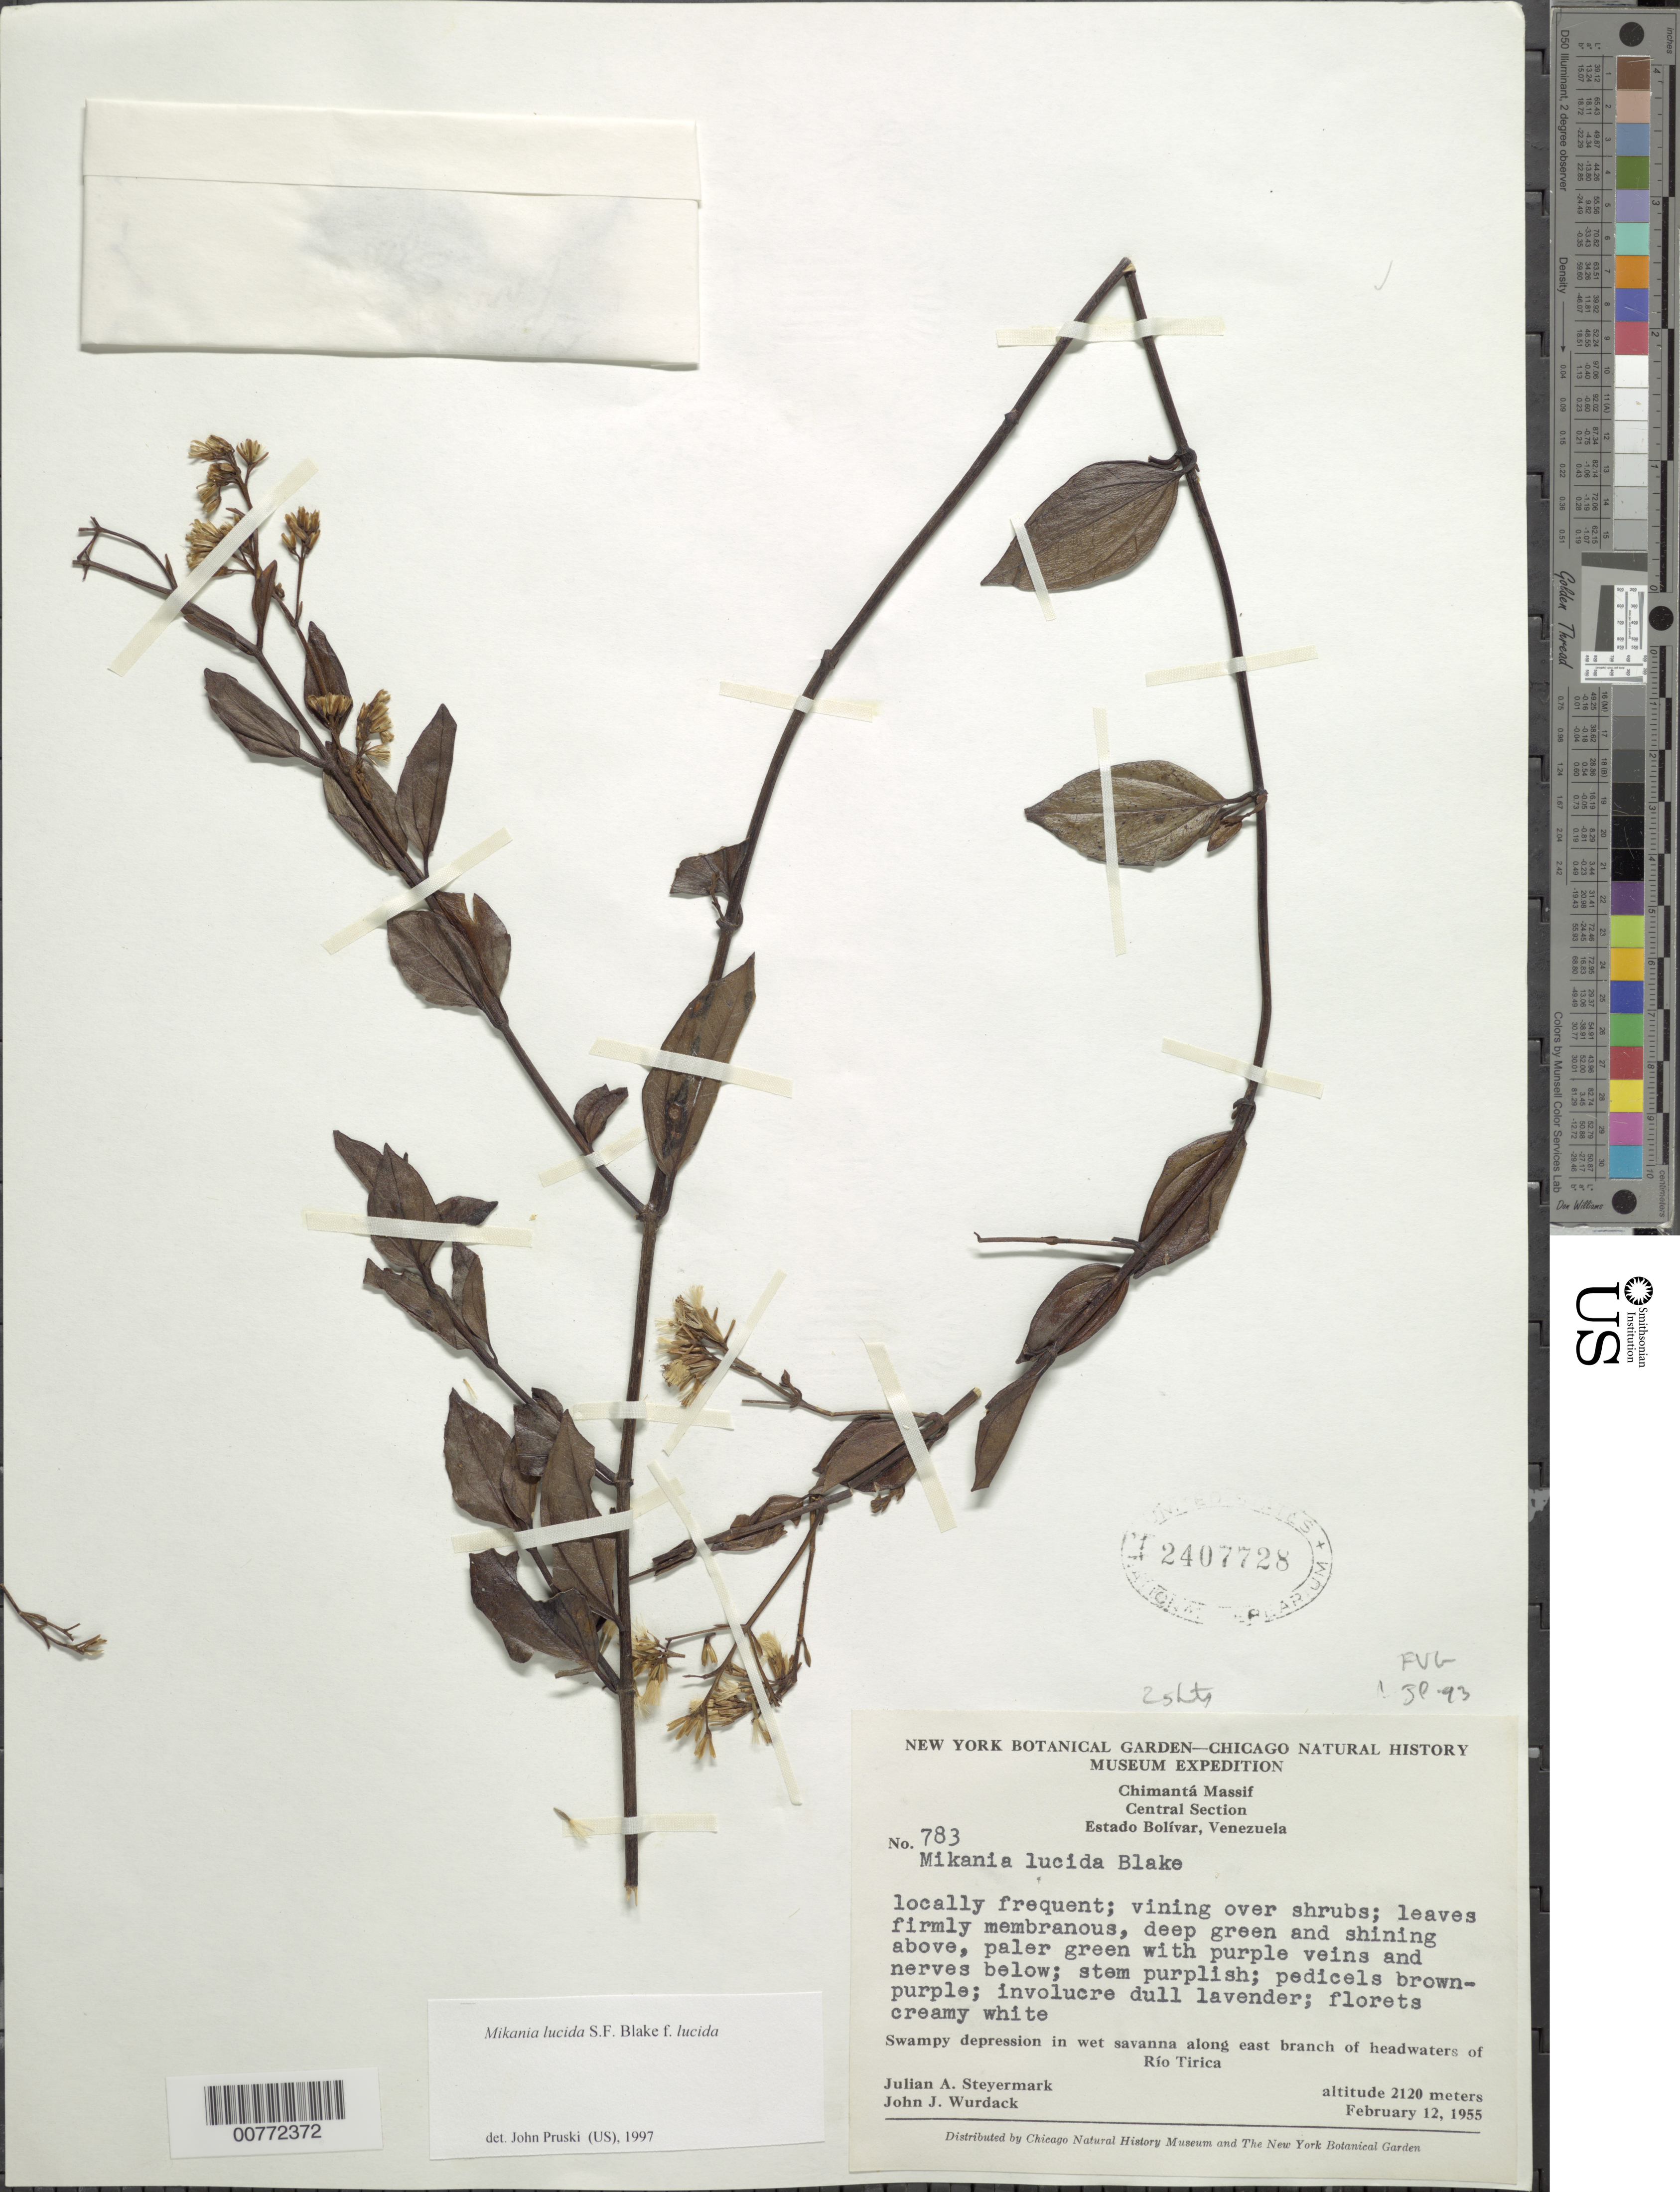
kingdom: Plantae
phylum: Tracheophyta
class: Magnoliopsida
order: Asterales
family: Asteraceae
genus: Mikania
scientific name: Mikania lucida f. lucida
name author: S.F. Blake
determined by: Pruski, J. F.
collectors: J. Steyermark & J. J. Wurdack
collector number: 55 783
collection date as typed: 12-Feb-55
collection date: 1955-02-12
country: Venezuela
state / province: Bolívar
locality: Chimantá Massif, central section, along east branch of headwaters of Río Tirica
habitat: Swampy depression in wet savanna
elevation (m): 2120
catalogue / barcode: US 2407728